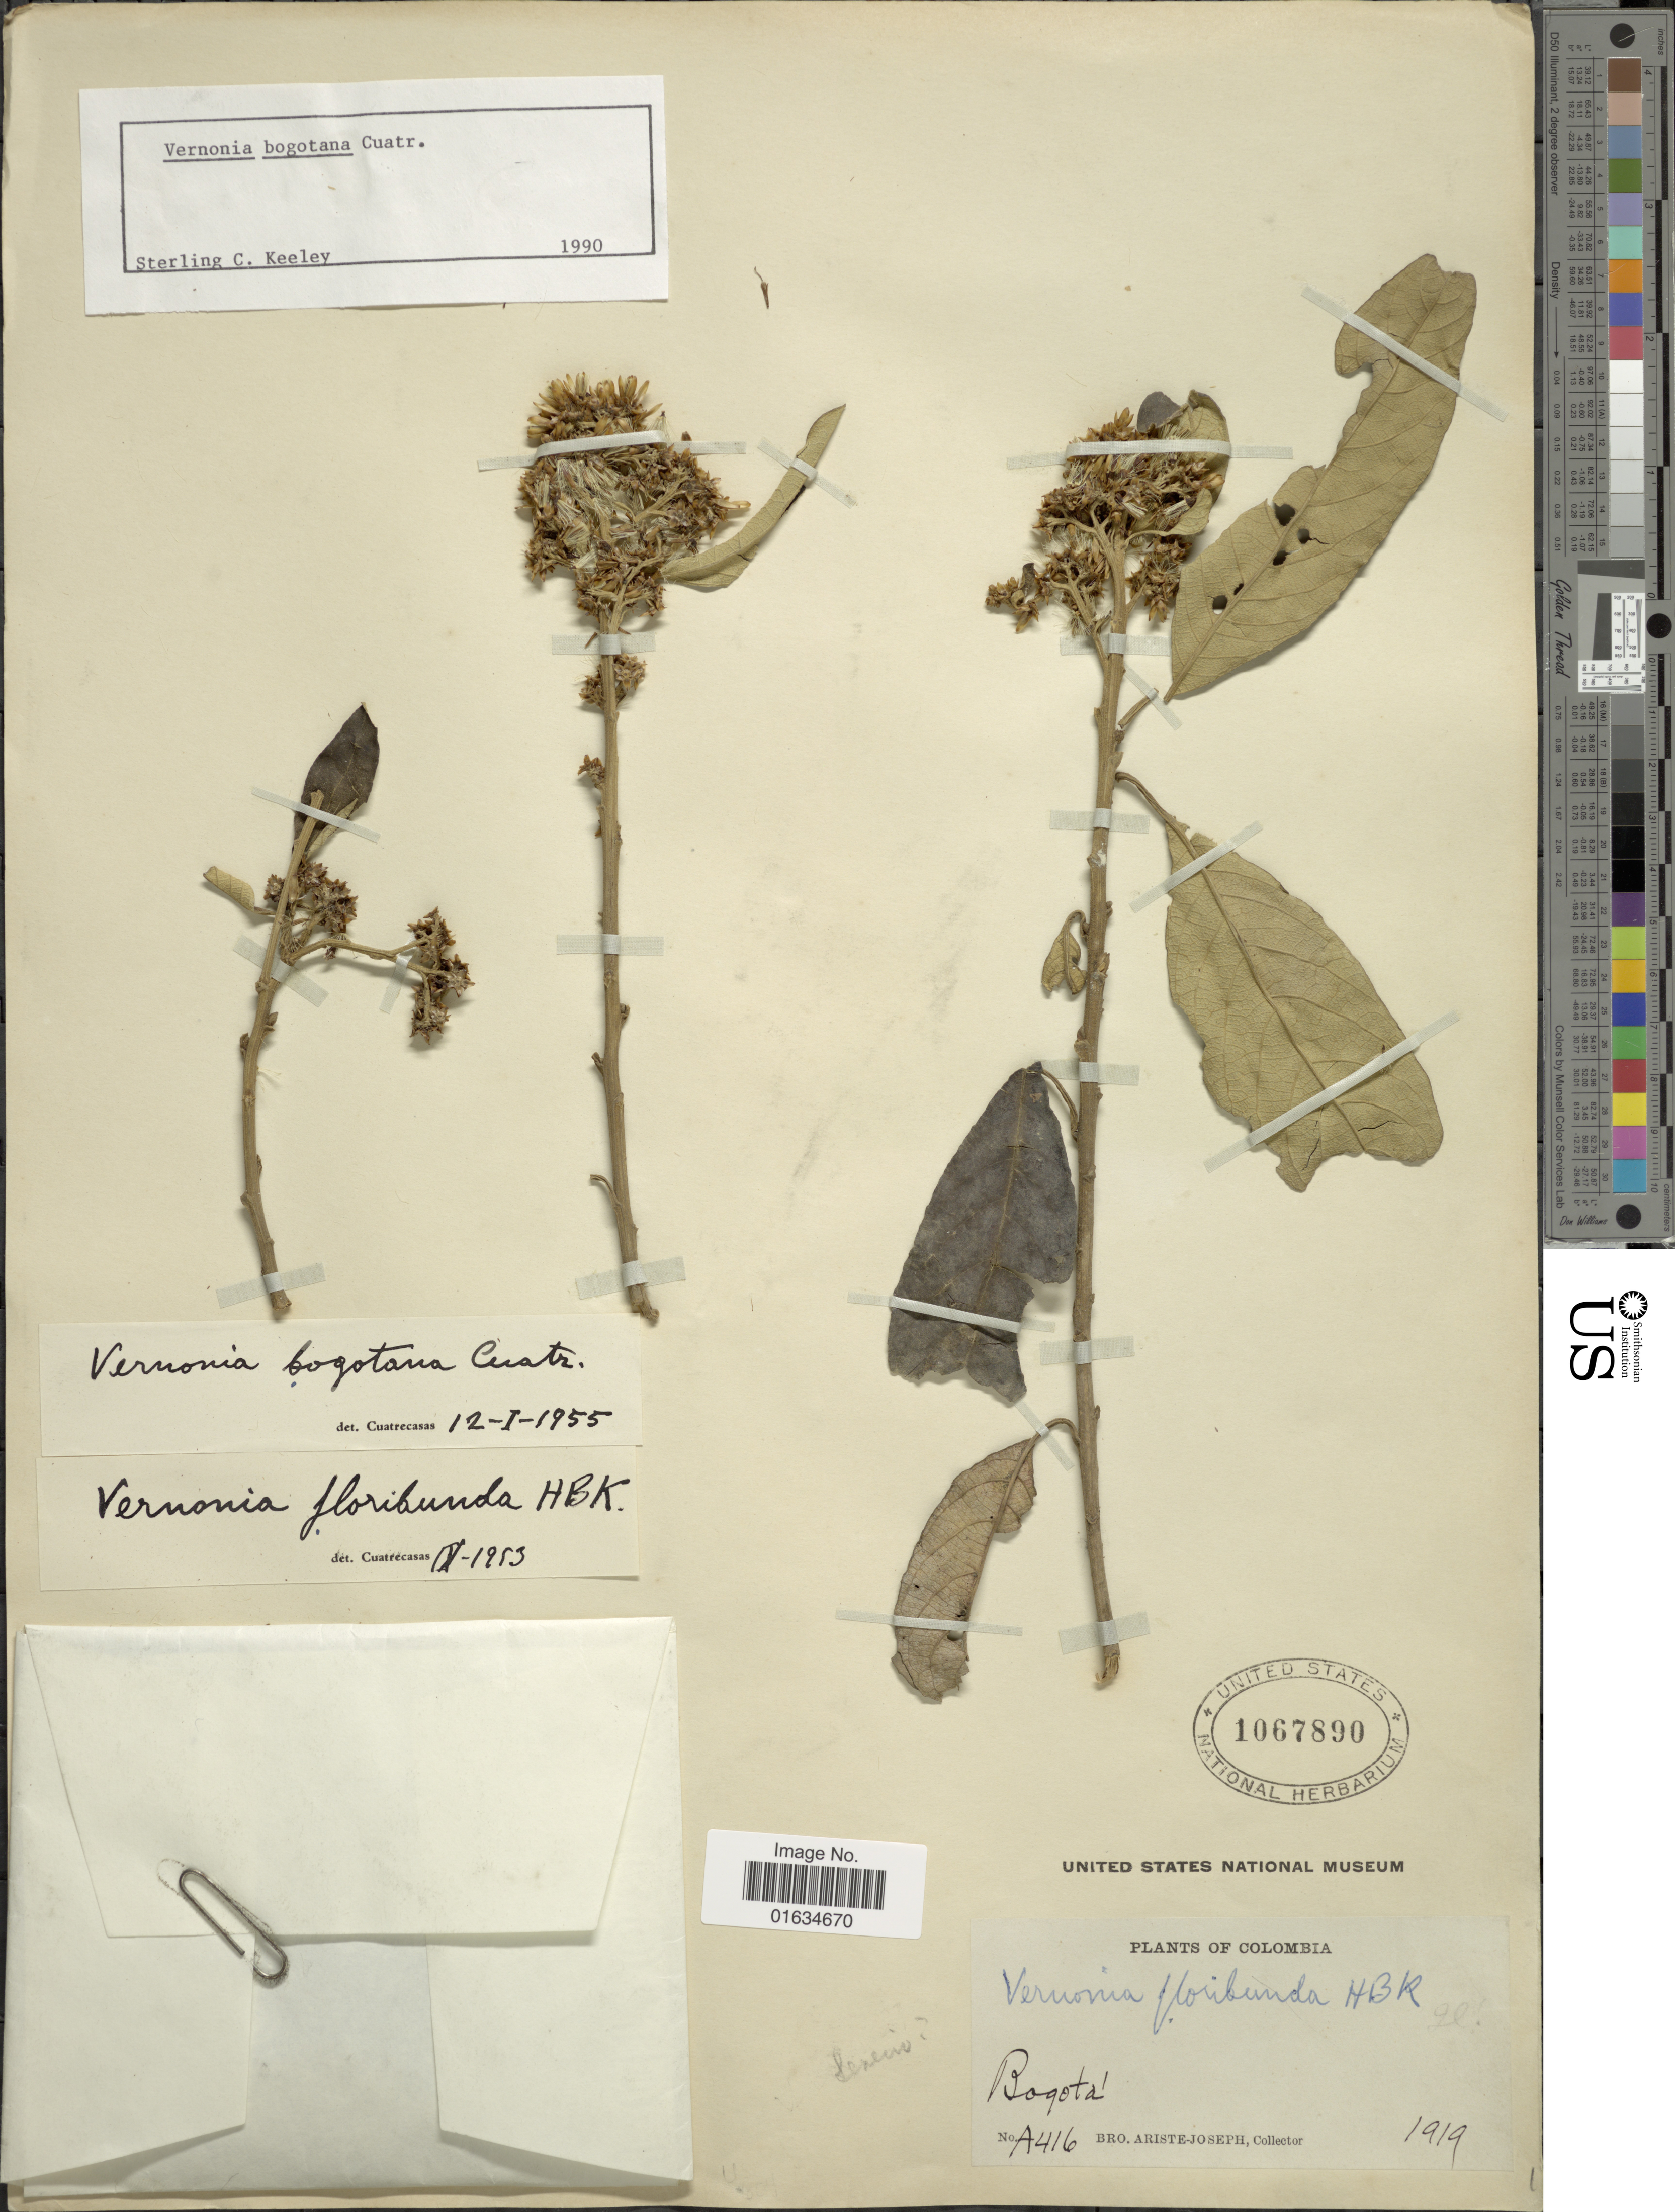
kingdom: Plantae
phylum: Tracheophyta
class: Magnoliopsida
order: Asterales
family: Asteraceae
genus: Critoniopsis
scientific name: Critoniopsis bogotana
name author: (Cuatrec.) H. Rob.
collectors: Bro. Ariste-Joseph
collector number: A416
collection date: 1919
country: Colombia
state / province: Bogota D.C.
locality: Bogotá.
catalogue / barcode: US 1067890